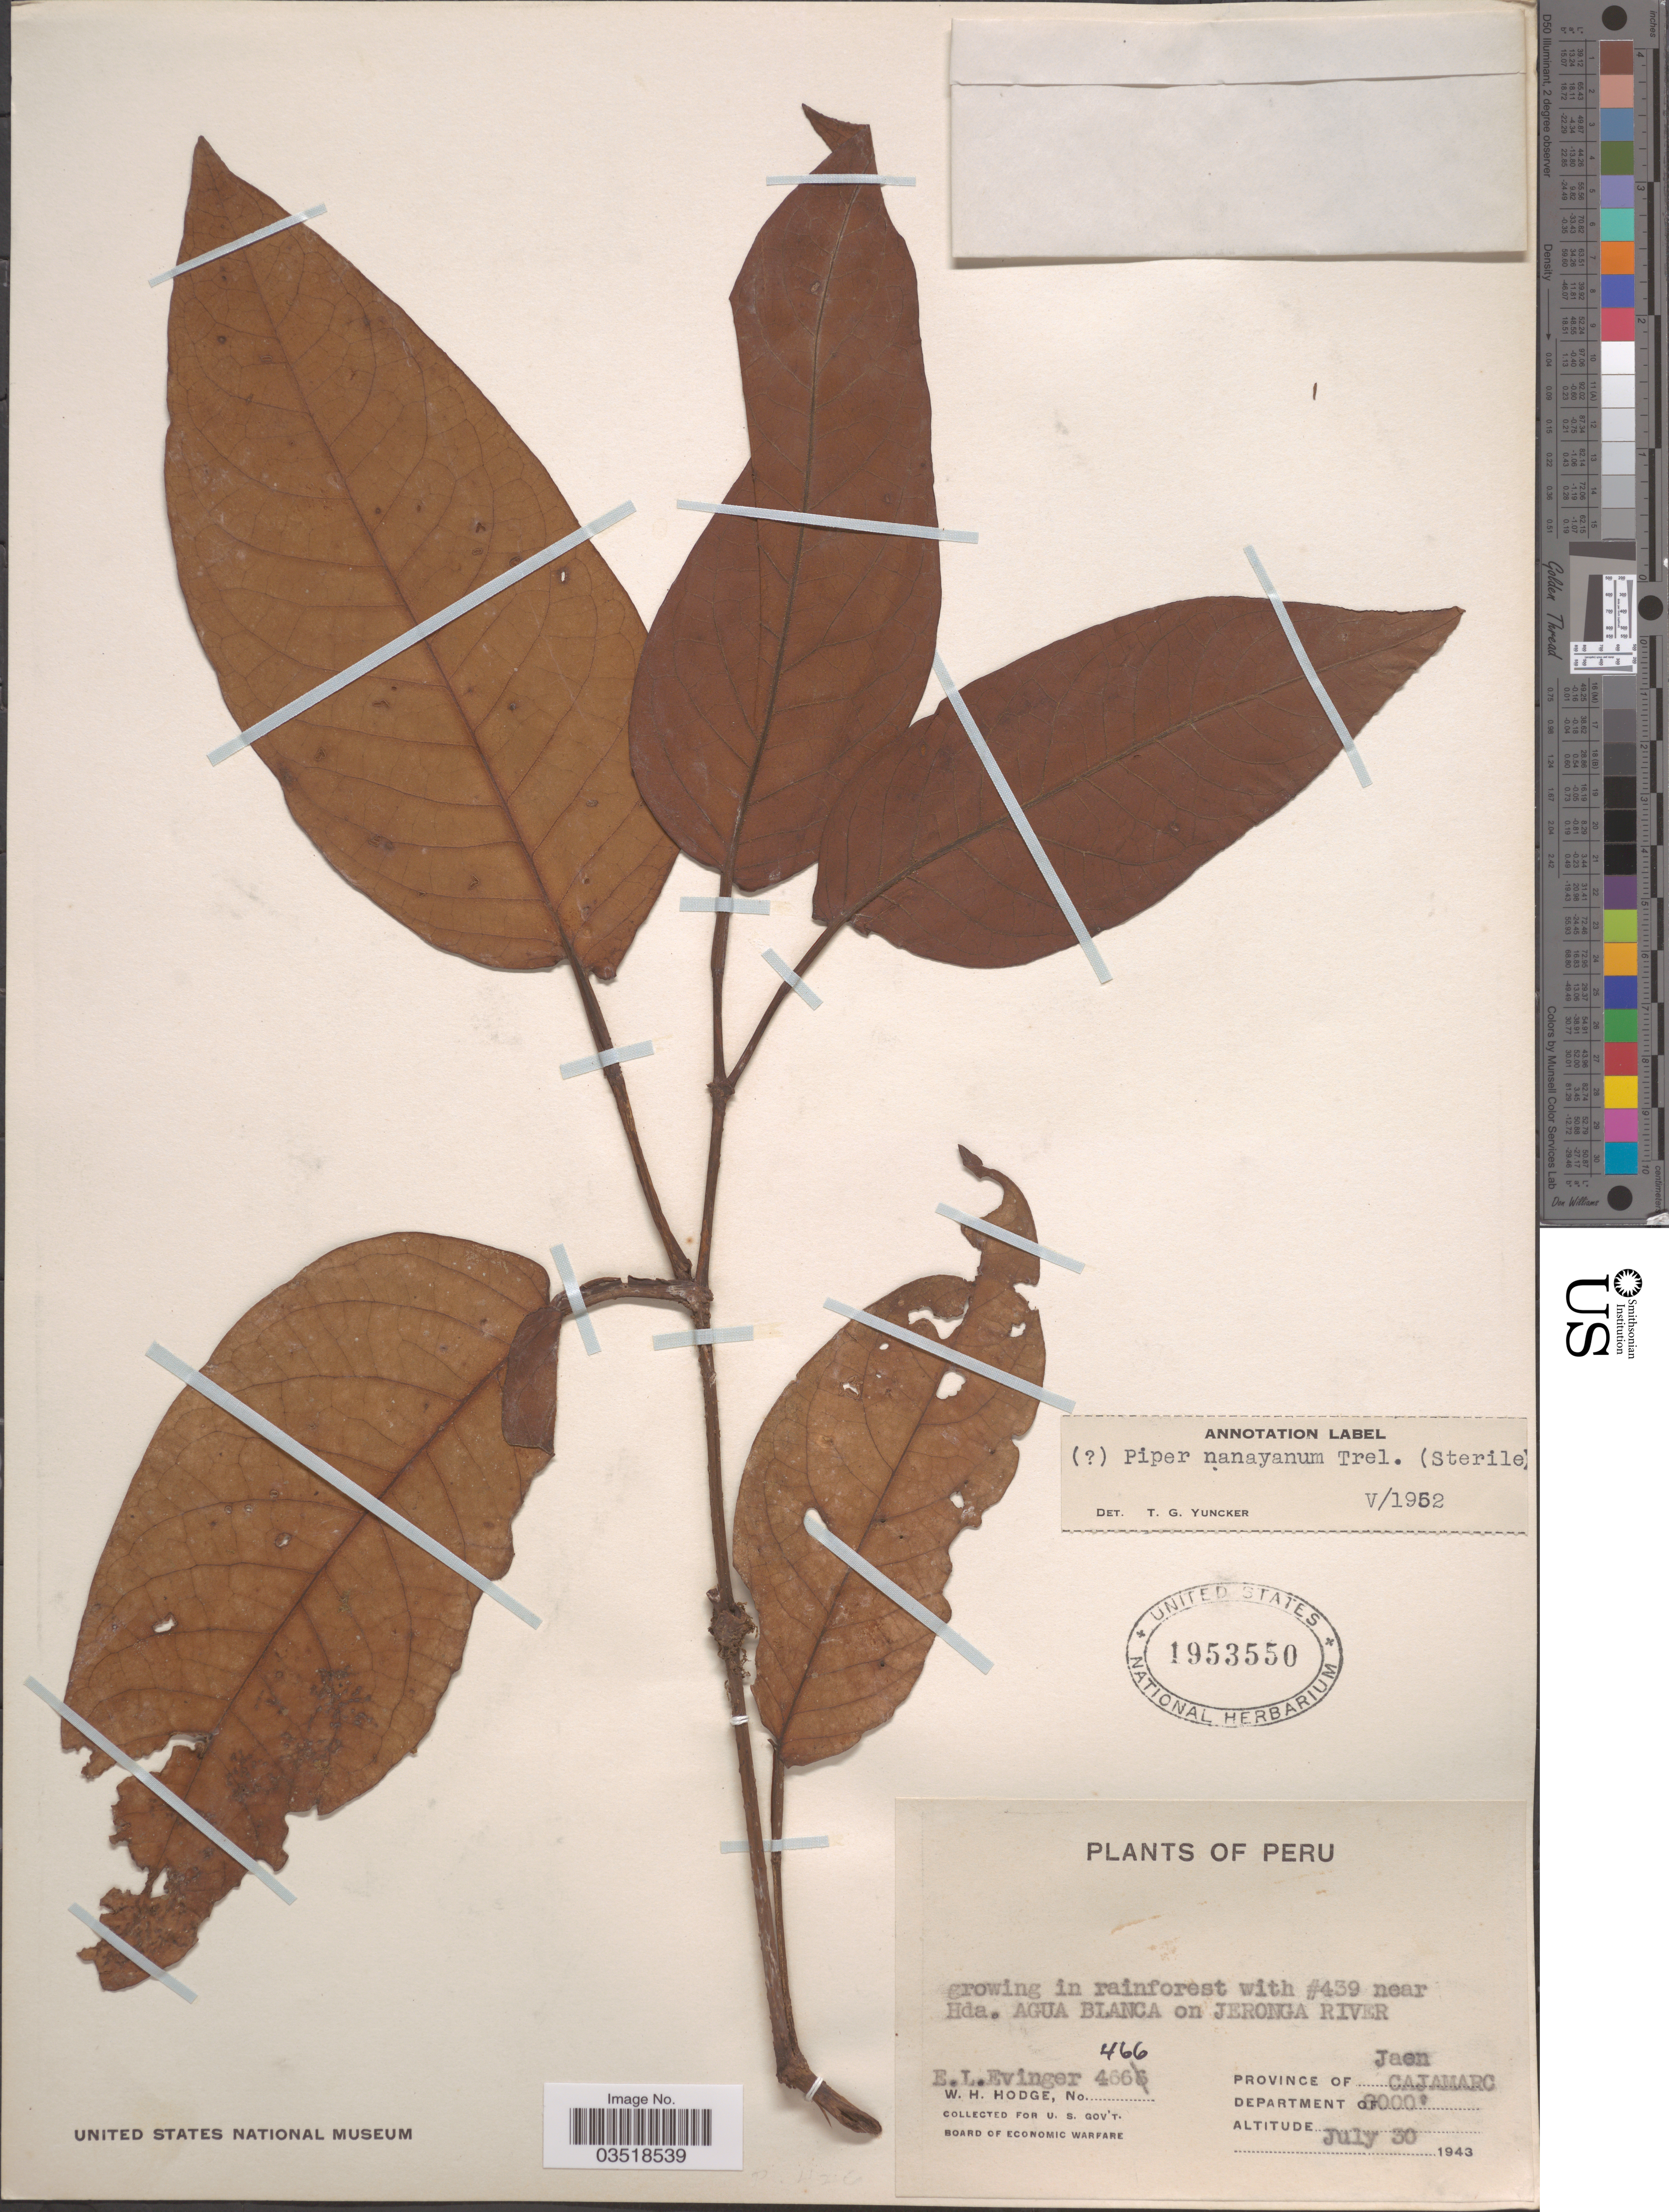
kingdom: Plantae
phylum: Tracheophyta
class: Magnoliopsida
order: Piperales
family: Piperaceae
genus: Piper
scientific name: Piper nanayanum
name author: Trel.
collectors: E. Evinger & W. Hodge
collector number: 466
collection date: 1943-07-30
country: Peru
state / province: Cajamarca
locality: Near Hda. Agua Blanca on Jeronga river. Province of Jaen. Department of Cajamarc.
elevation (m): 2438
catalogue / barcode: US 1953550